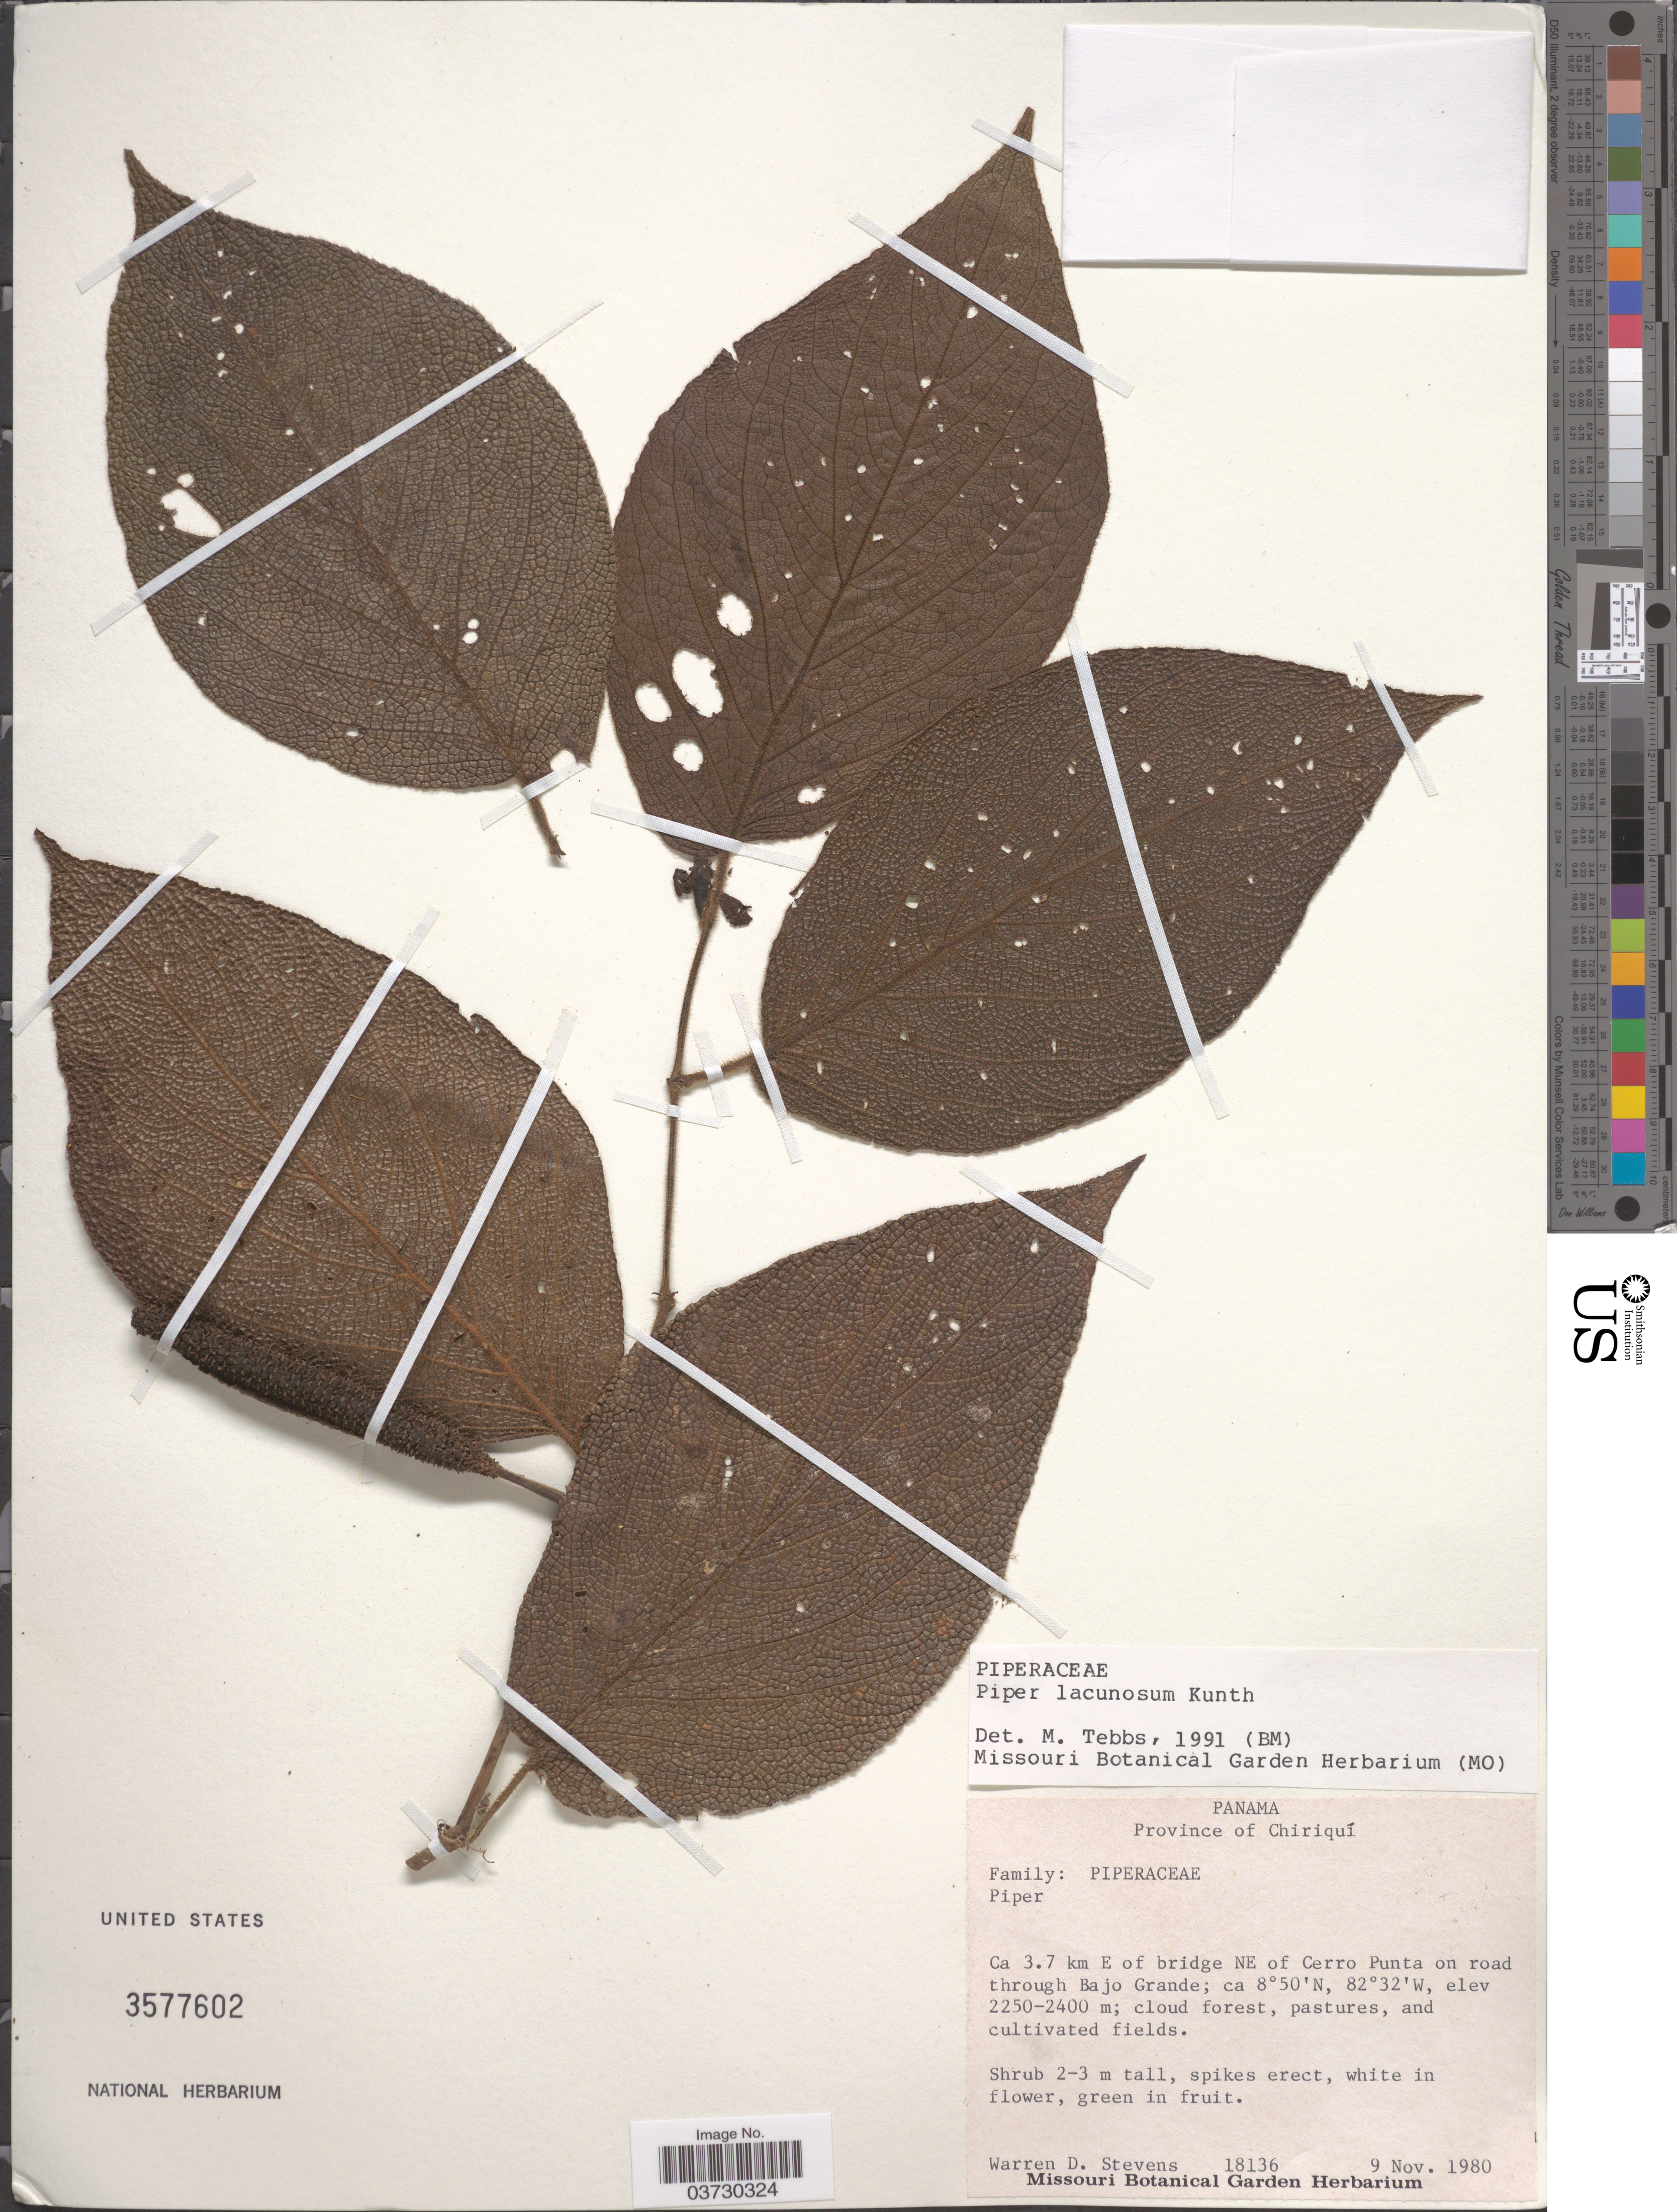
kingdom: Plantae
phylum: Tracheophyta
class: Magnoliopsida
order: Piperales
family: Piperaceae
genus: Piper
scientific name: Piper lacunosum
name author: Kunth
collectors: W. D. Stevens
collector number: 18136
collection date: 1980-11-09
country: Panama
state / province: Chiriqui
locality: Ca 3.7 km E of bridge NE of Cerro Punta on road through Bajo Grande.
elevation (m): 2250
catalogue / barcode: US 3577602